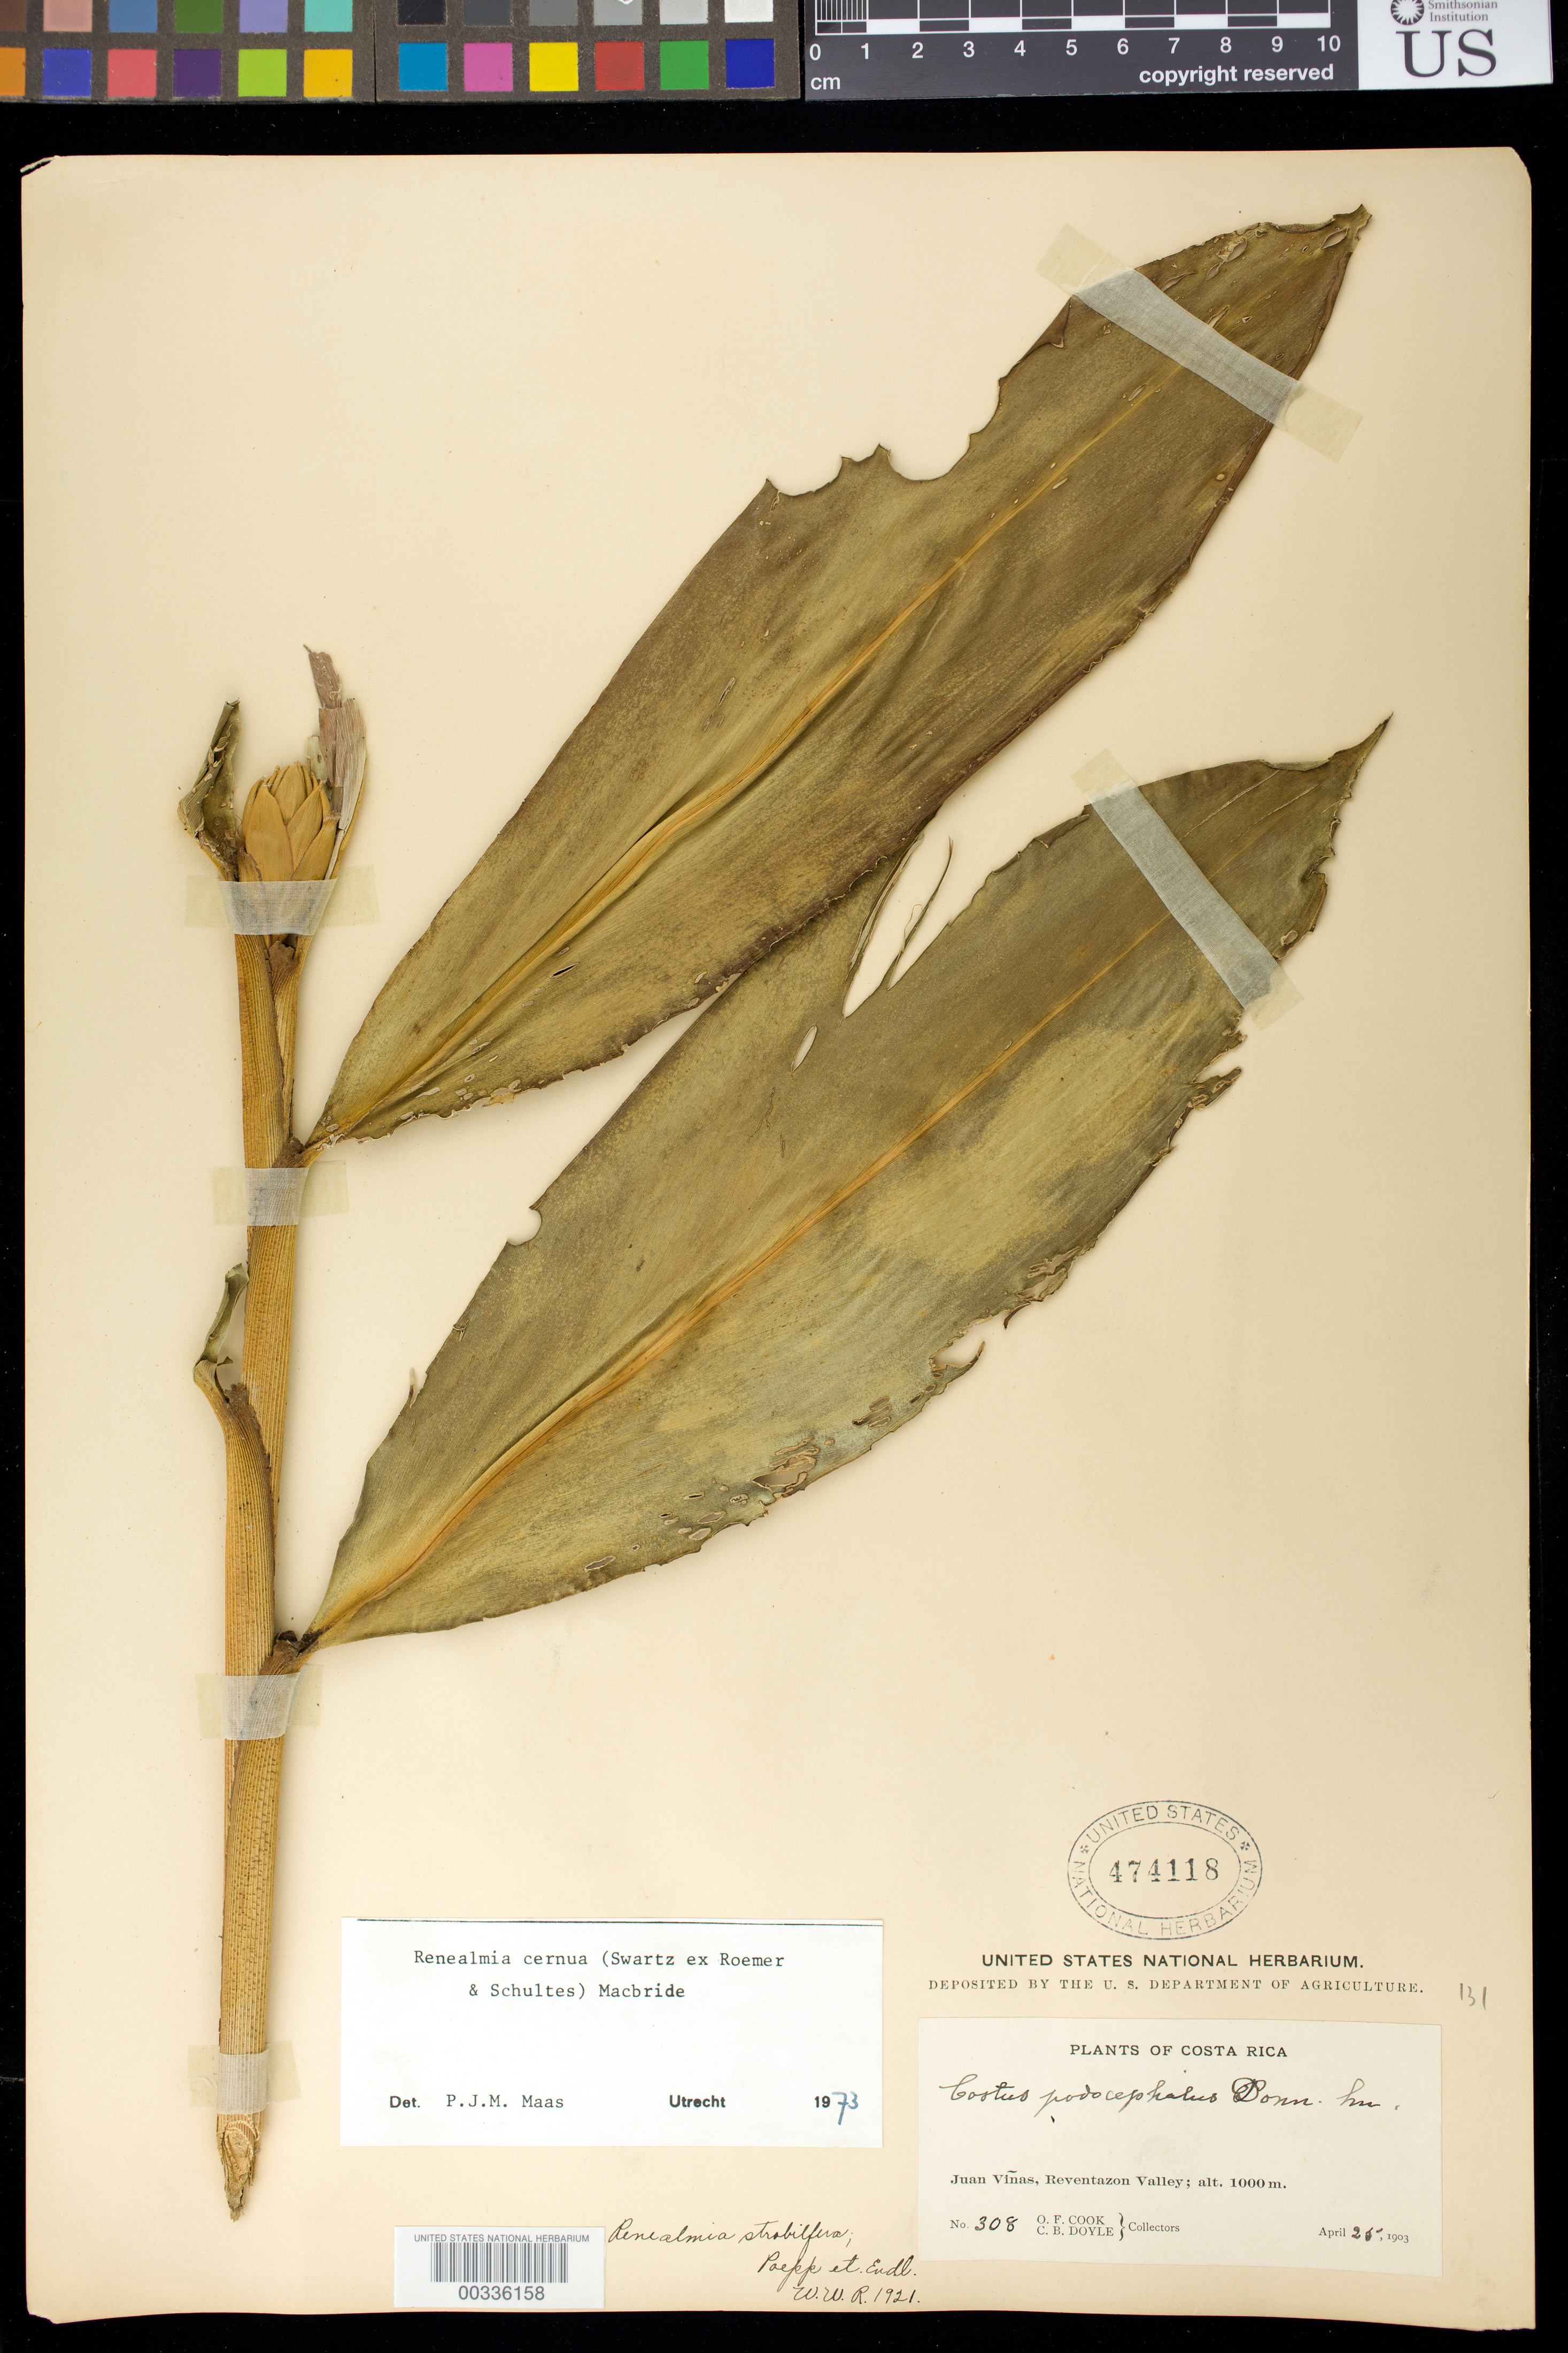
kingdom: Plantae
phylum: Tracheophyta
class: Liliopsida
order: Zingiberales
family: Zingiberaceae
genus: Renealmia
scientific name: Renealmia cernua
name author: (Sw. ex Roem. & Schult.) J.F. Macbr.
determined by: Maas, Paul J. M.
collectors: O. F. Cook & C. Doyle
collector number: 308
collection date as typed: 25 Apr 1903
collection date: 1903-04-25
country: Costa Rica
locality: Juan Vinas, Reventazon Valley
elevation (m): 1000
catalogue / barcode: US 474118